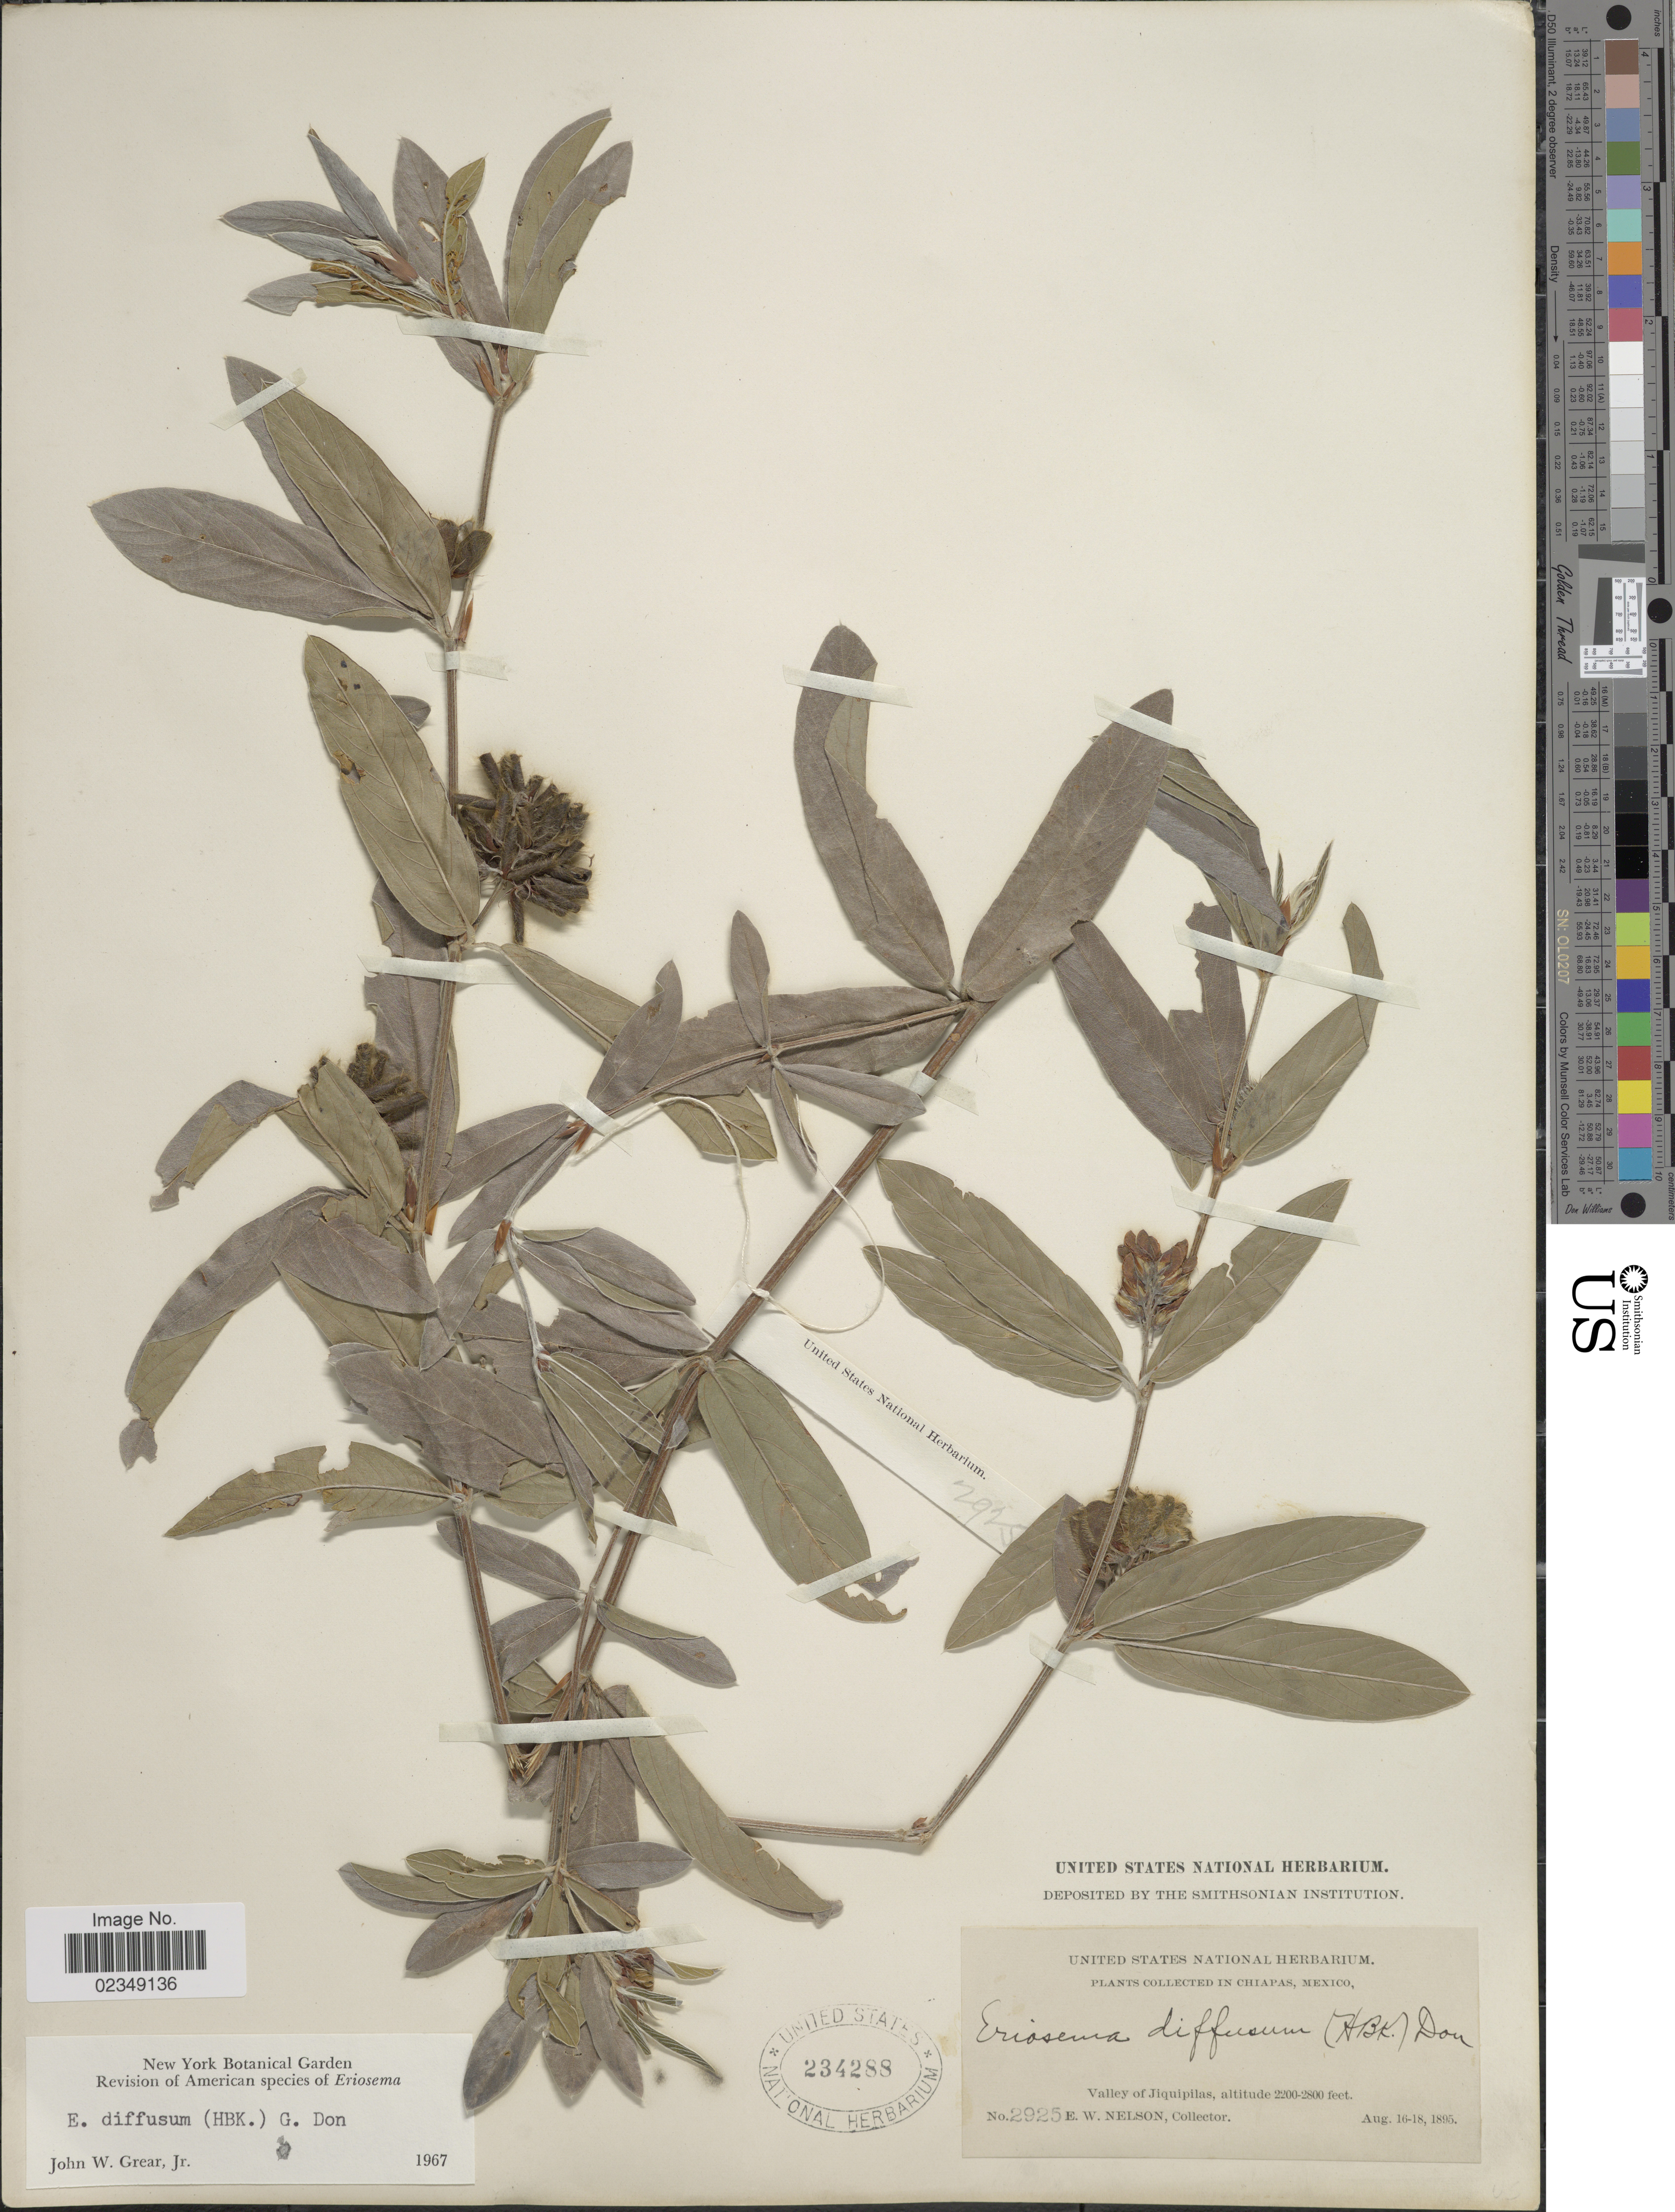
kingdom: Plantae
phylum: Tracheophyta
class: Magnoliopsida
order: Fabales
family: Fabaceae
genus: Eriosema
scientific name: Eriosema diffusum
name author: (Kunth) G. Don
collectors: E. W. Nelson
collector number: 2925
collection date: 1895-08-16/1895-08-18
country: Mexico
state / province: Chiapas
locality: Vicinity of Jiquipilas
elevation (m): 671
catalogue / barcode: US 234288